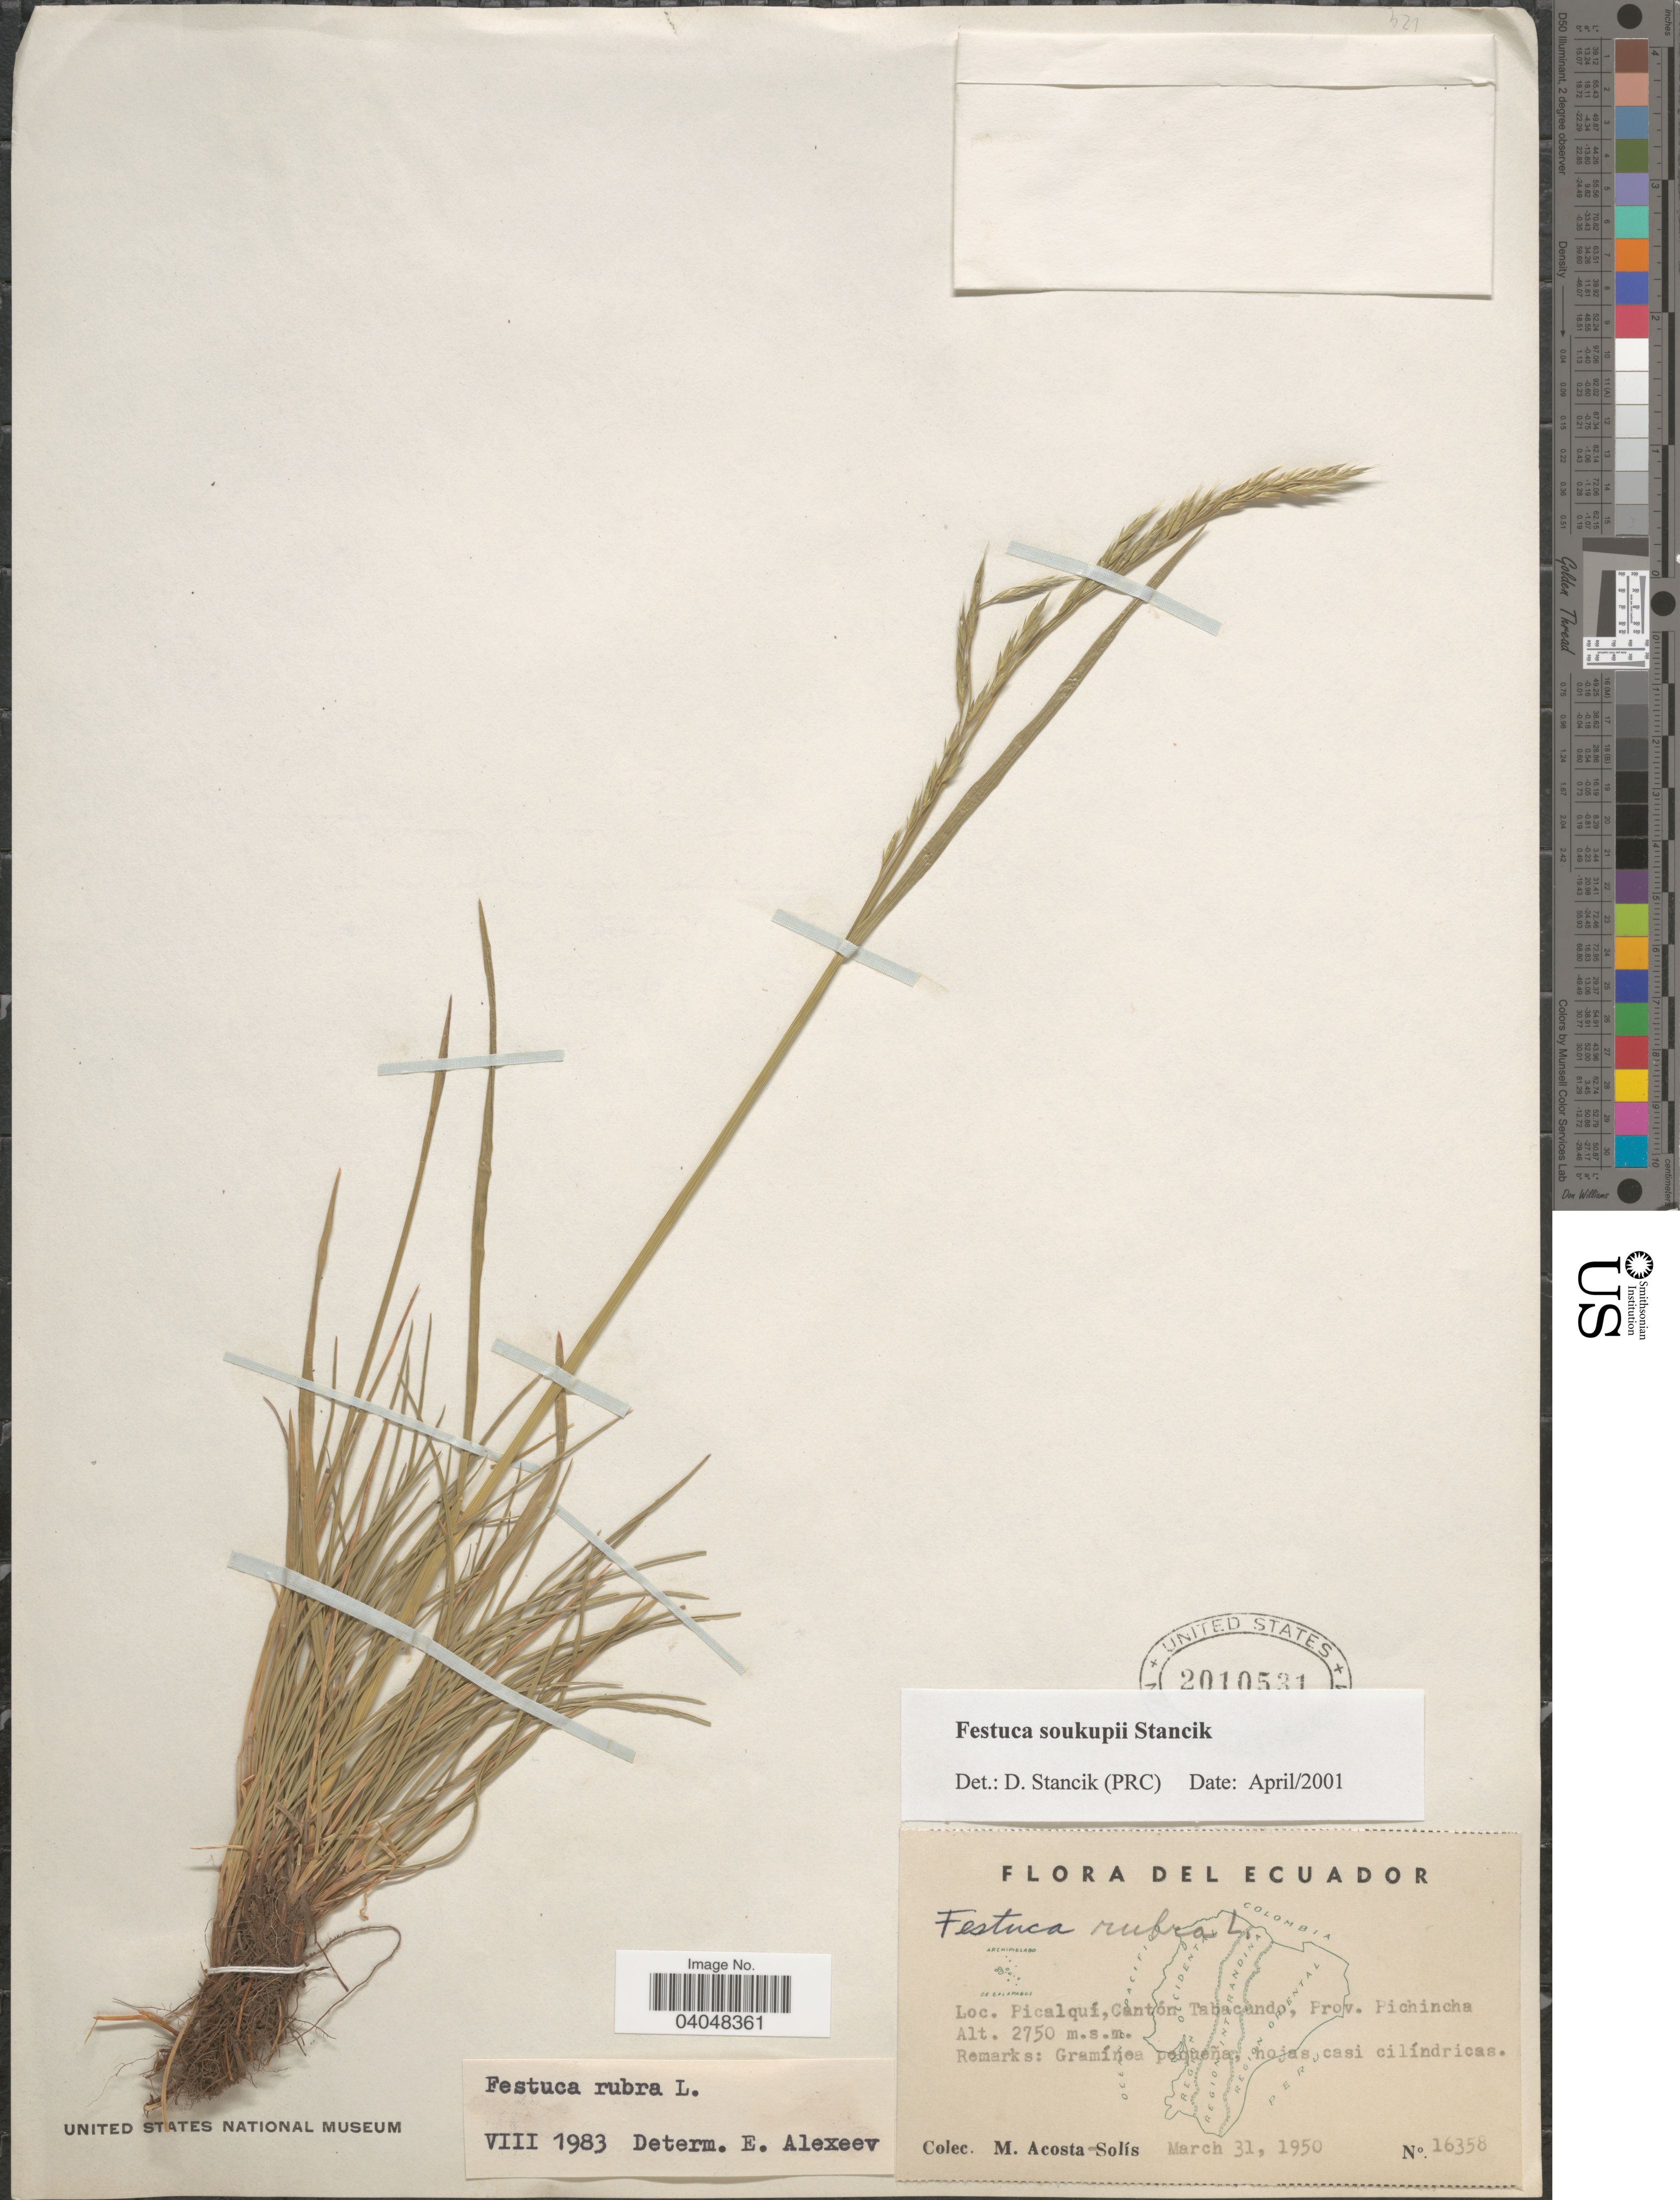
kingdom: Plantae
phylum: Tracheophyta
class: Liliopsida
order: Poales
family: Poaceae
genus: Festuca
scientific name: Festuca soukupii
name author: Stancik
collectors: M. Acosta Solis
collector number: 16358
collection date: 1950-03-31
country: Ecuador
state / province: Pichincha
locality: Picalquí, Canton Tabacando.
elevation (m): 2750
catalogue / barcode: US 2010531